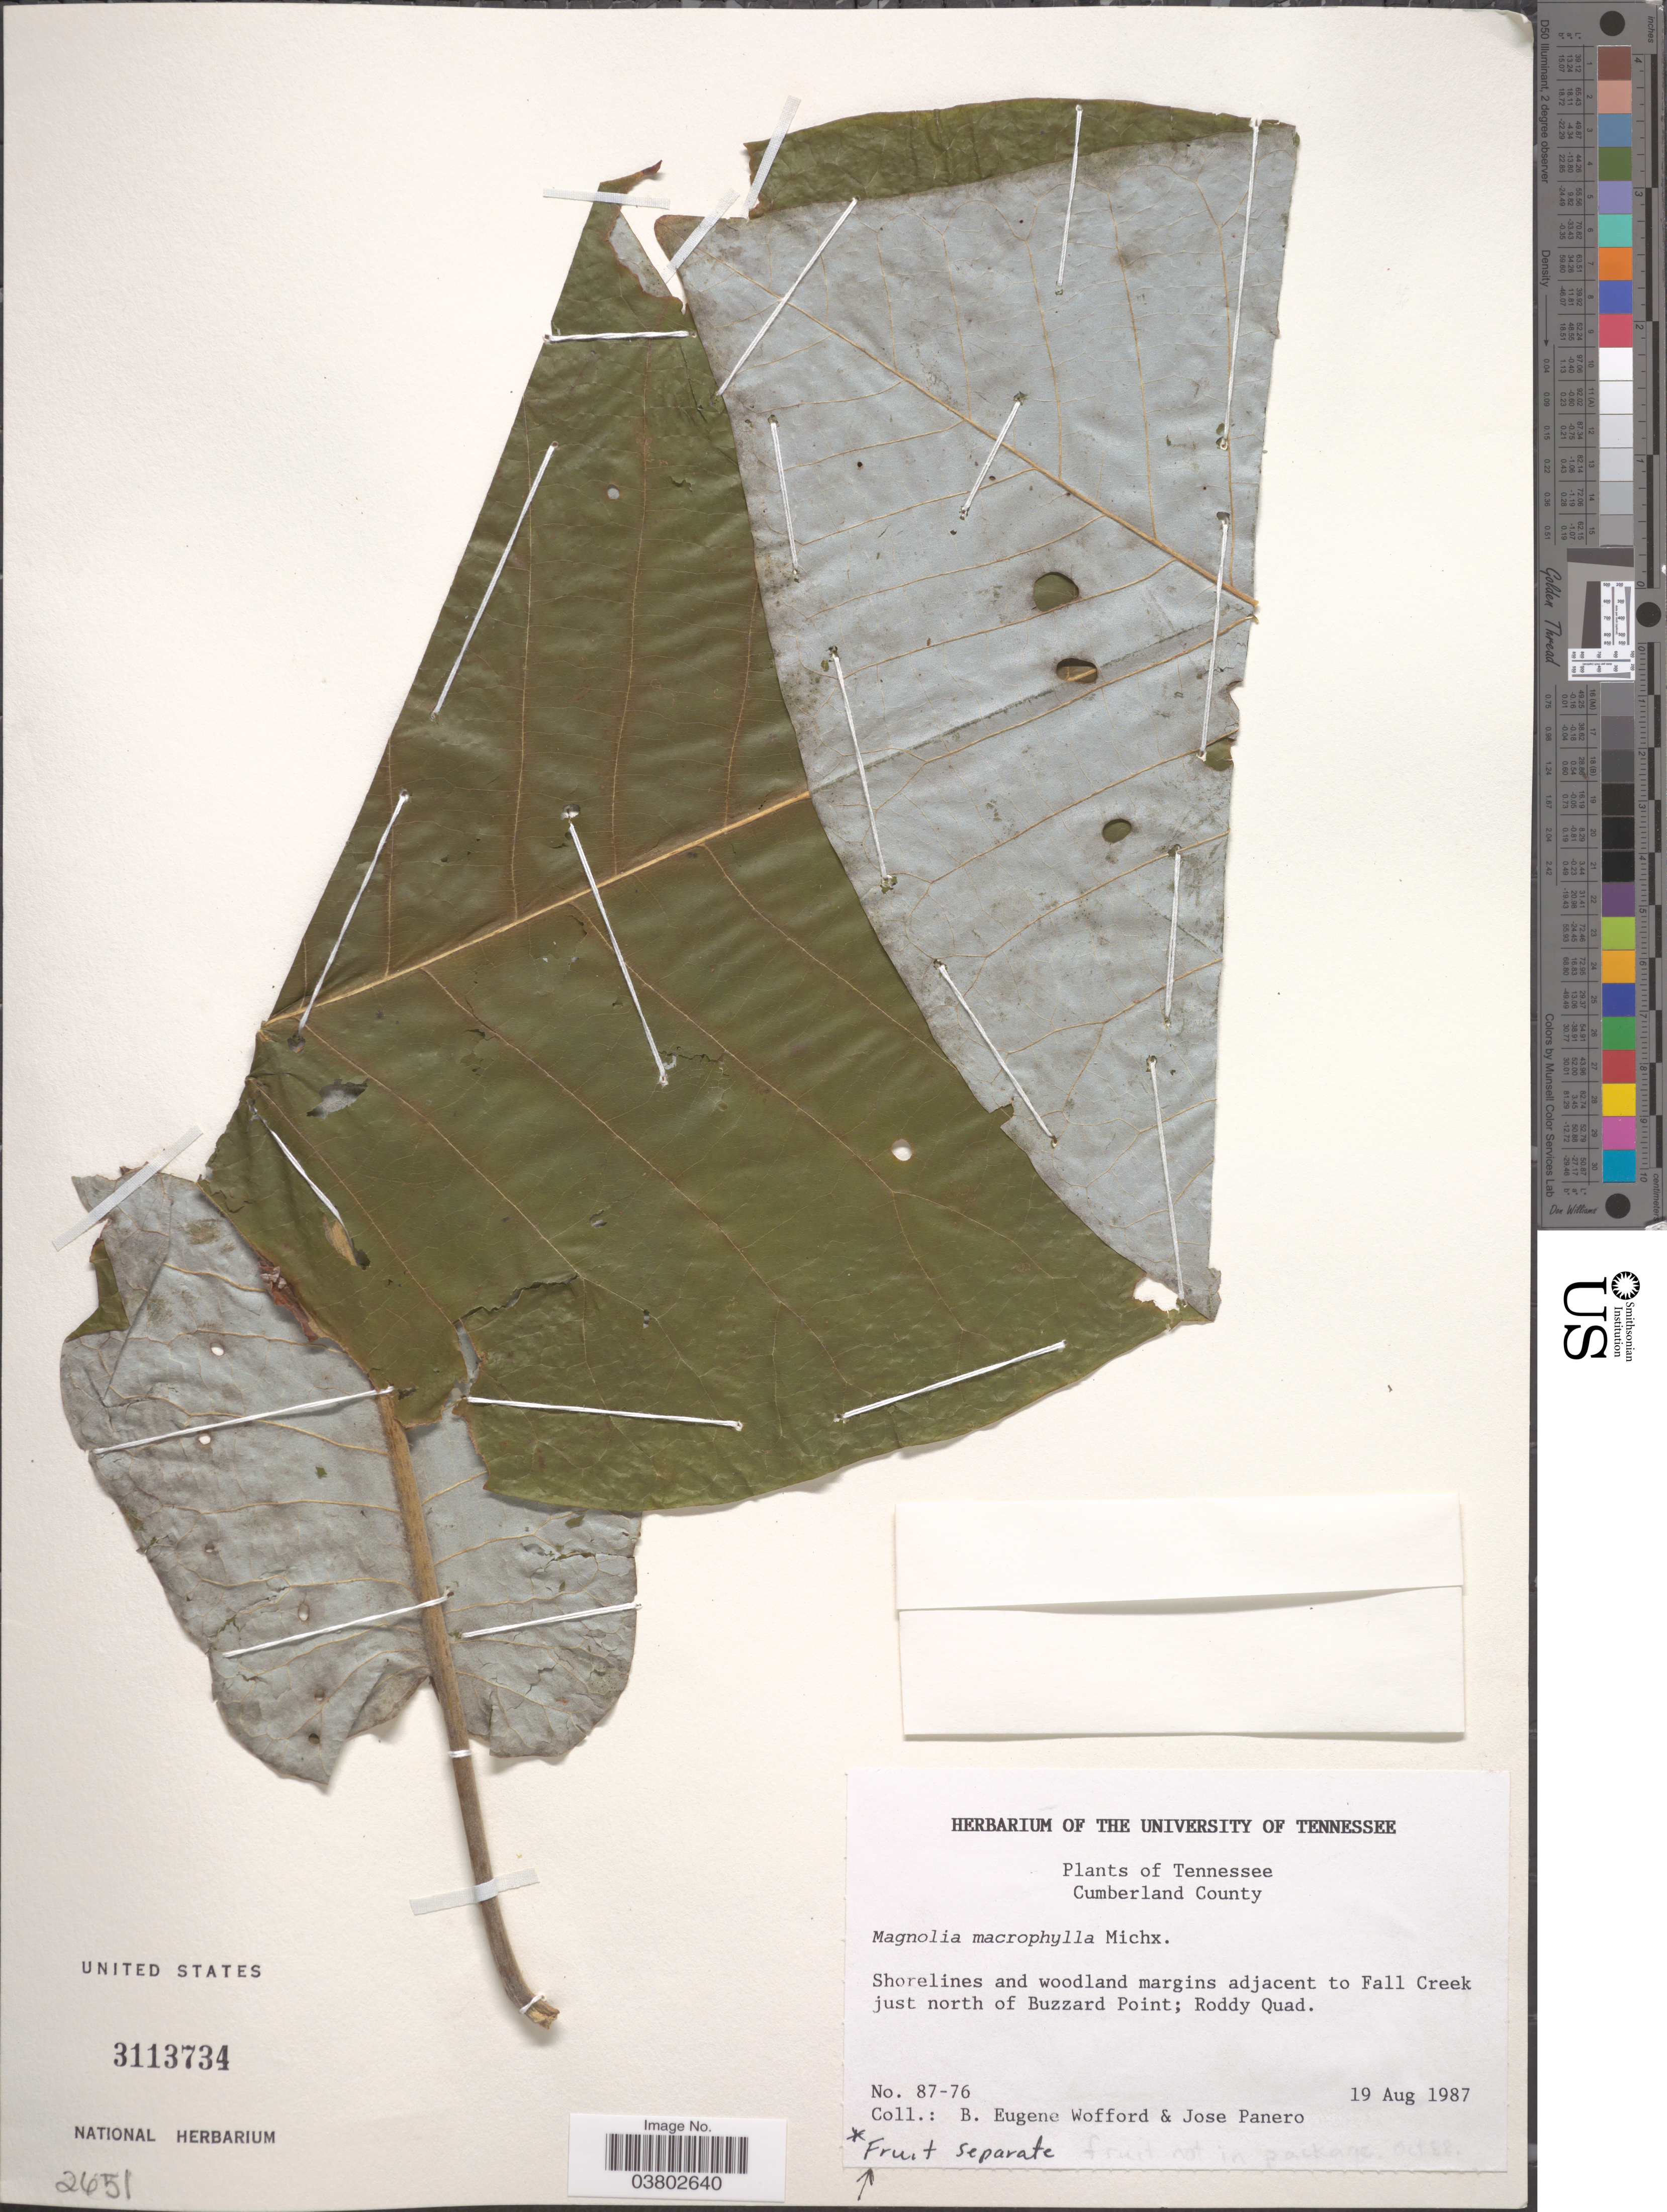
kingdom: Plantae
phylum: Tracheophyta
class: Magnoliopsida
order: Magnoliales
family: Magnoliaceae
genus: Magnolia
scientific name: Magnolia macrophylla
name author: Michx.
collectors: B. Wofford & J. L. Panero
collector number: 87-76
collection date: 1987-08-19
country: United States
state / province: Tennessee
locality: Cumberland County. Shorelines and woodland margins adjacent to Fall Creek just north of Buzzard Point; Roddy Quad.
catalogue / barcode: US 3113734